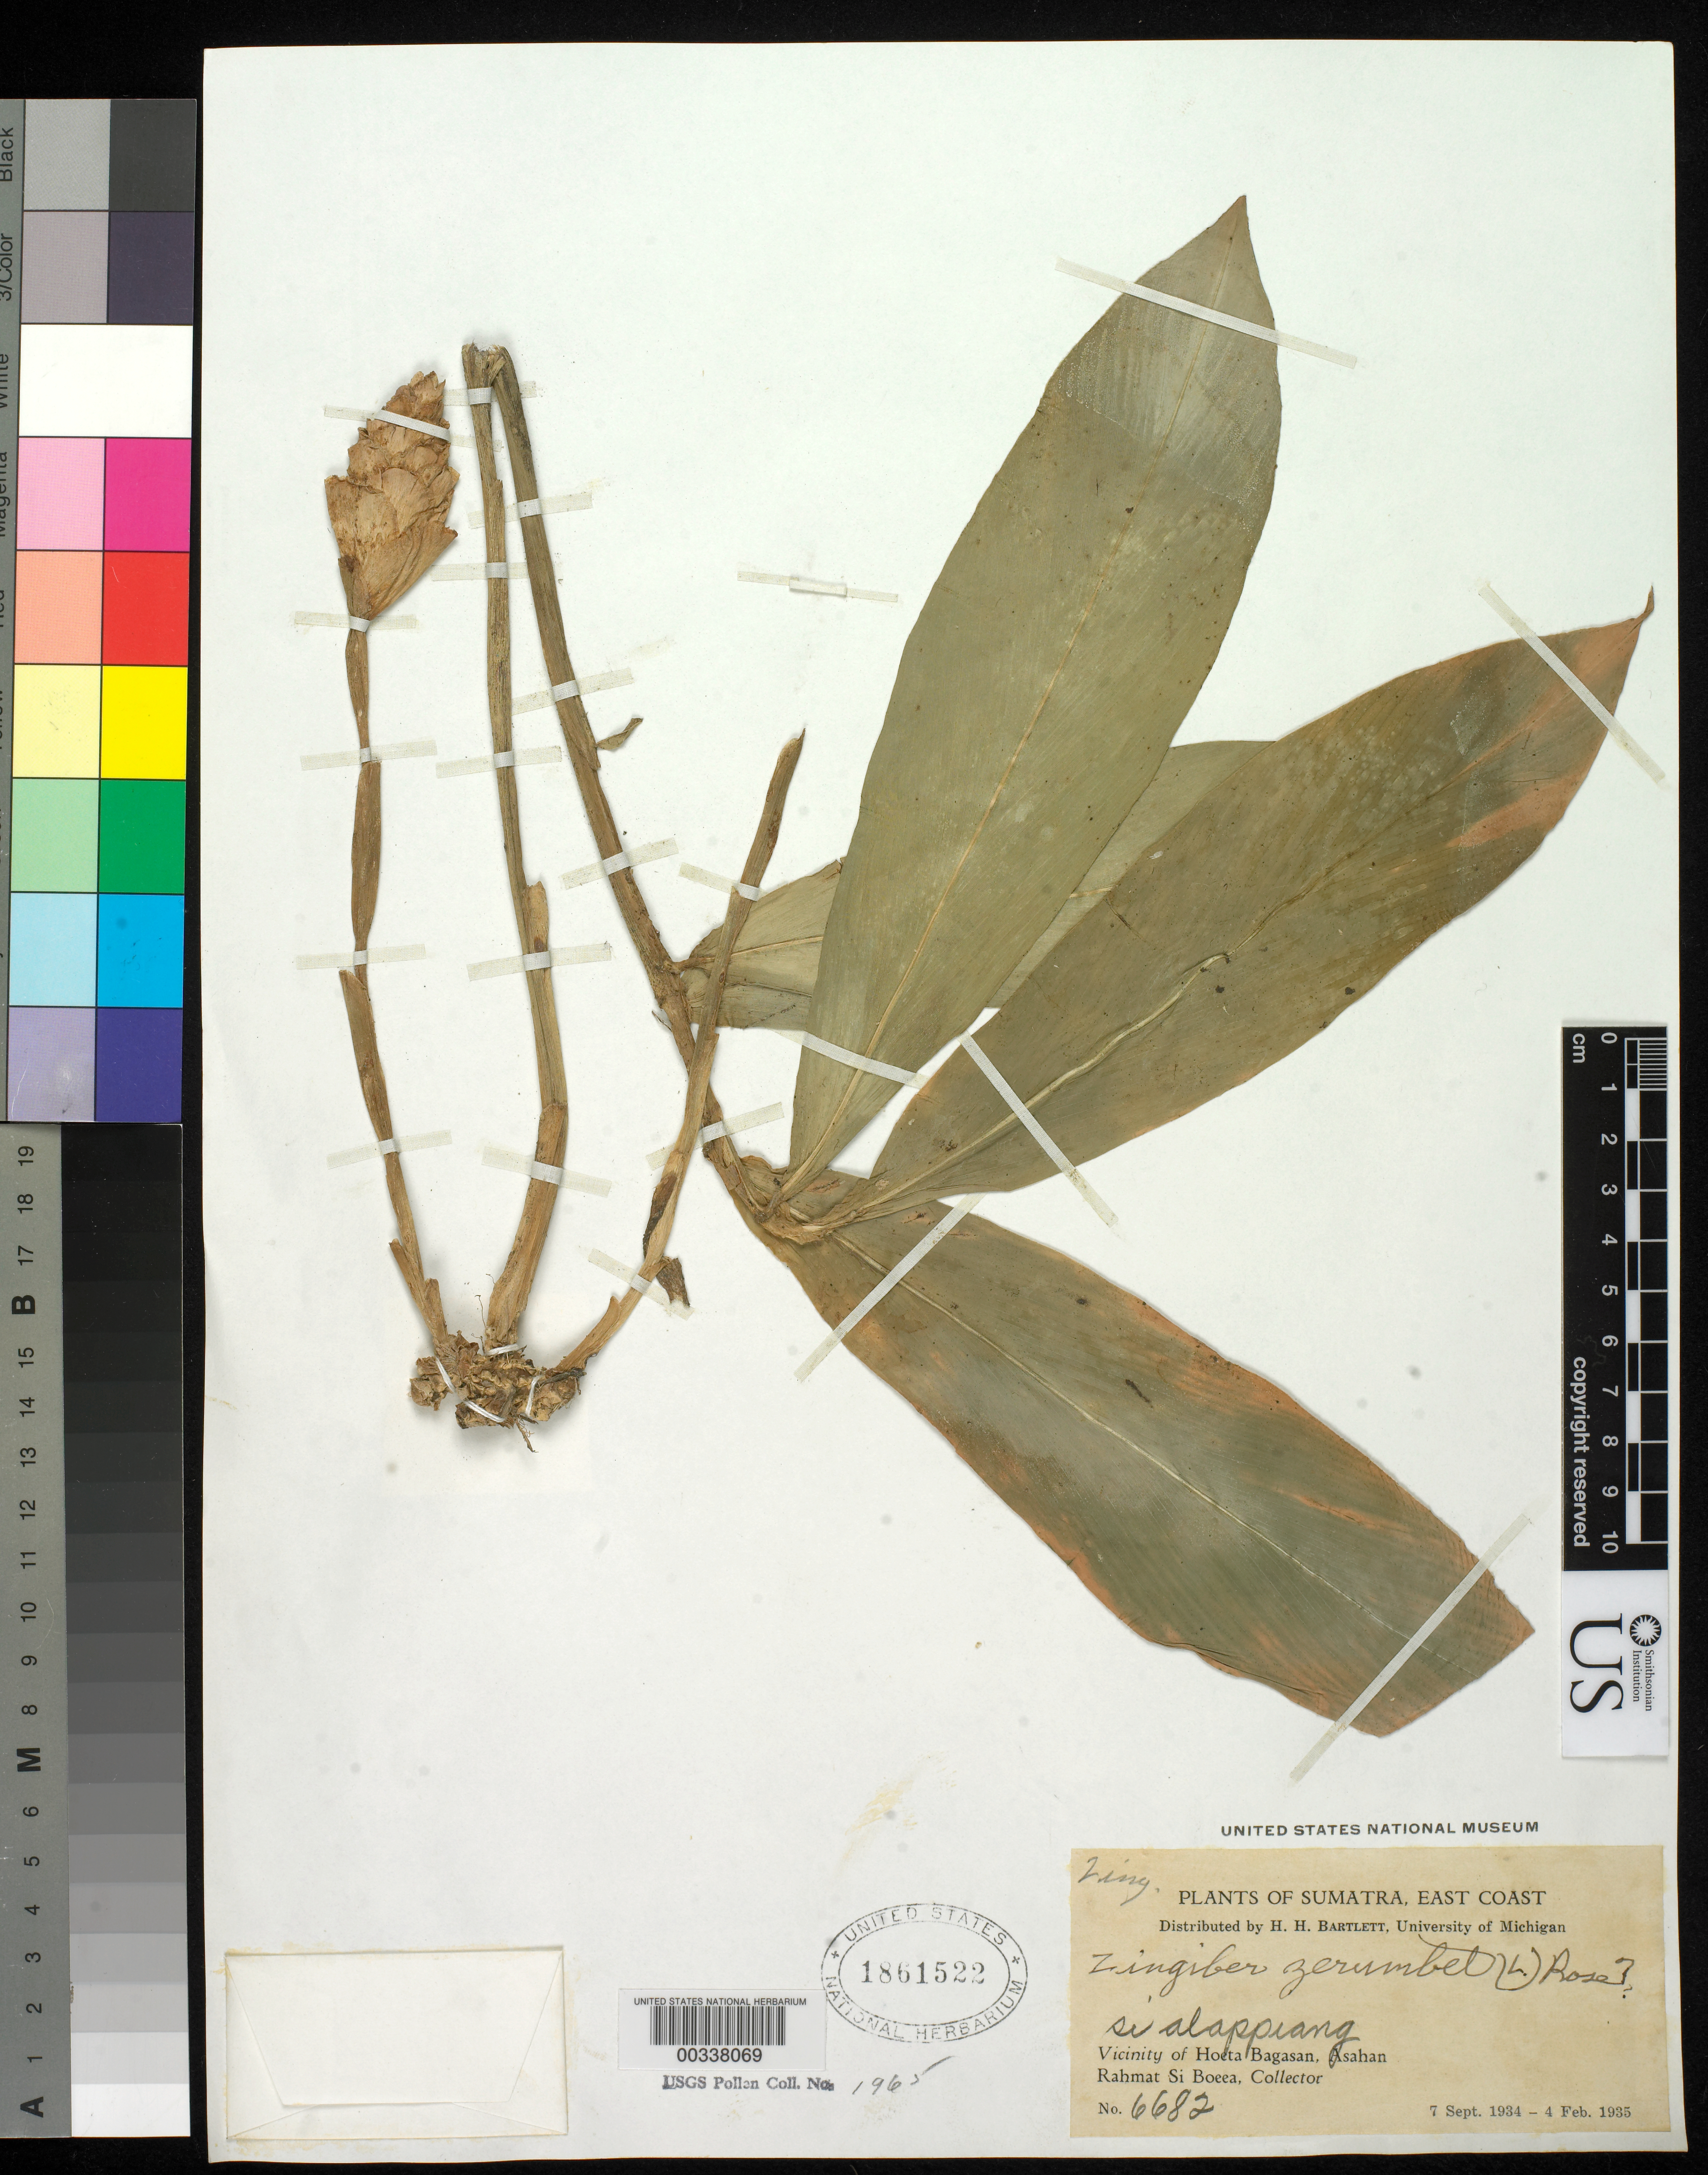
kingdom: Plantae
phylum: Tracheophyta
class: Liliopsida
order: Zingiberales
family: Zingiberaceae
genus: Zingiber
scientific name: Zingiber zerumbet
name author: (L.) Sm.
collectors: Rahmat Si Boeea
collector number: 6682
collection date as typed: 07 Sep 1934 to 04 Feb 1935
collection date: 1934-09-07/1935-02-04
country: Indonesia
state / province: Sumatra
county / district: Sumatera Utara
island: Sumatra I.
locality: (East Coast) Vicinity of Hoeta Bagasan, Asahan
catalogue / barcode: US 1861522